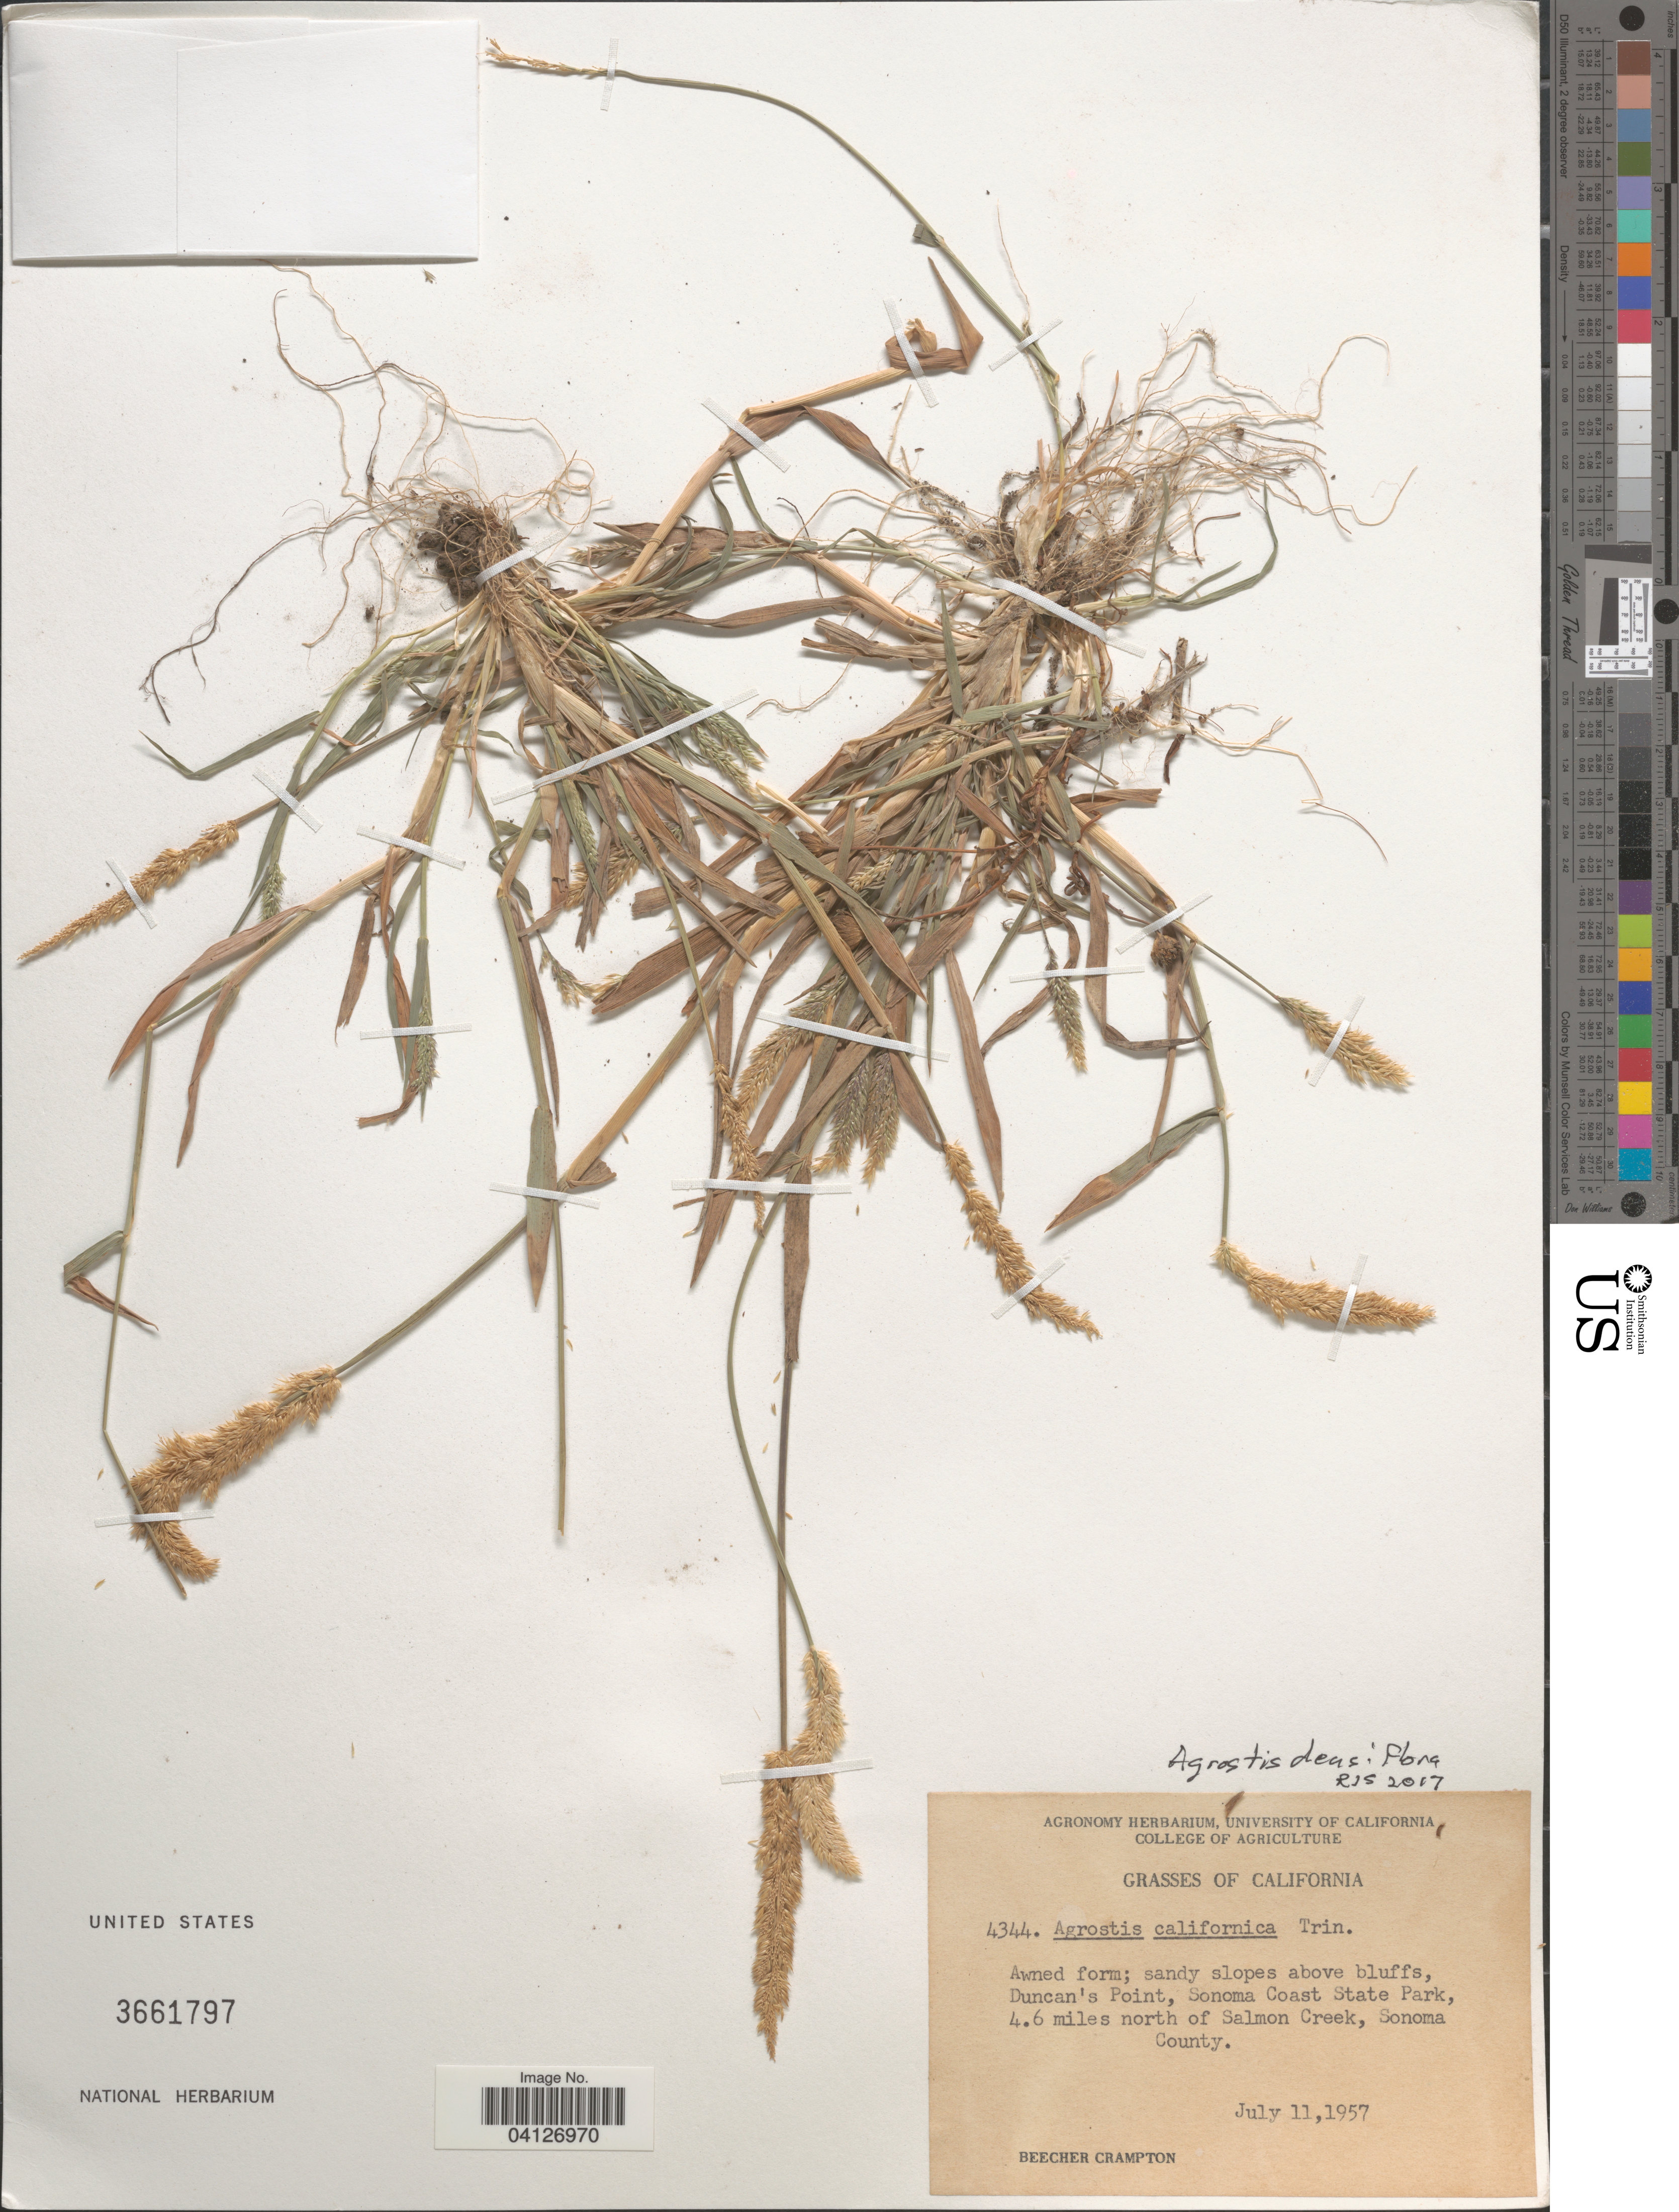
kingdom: Plantae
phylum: Tracheophyta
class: Liliopsida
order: Poales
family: Poaceae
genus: Agrostis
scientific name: Agrostis californica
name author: Trin.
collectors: B. Crampton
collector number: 4344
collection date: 1957-07-11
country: United States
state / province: California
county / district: Sonoma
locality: Duncan's Point, Sonoma Coast State Park, 4.6 miles north of Salmon Creek, Sonoma County.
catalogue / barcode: US 3661797